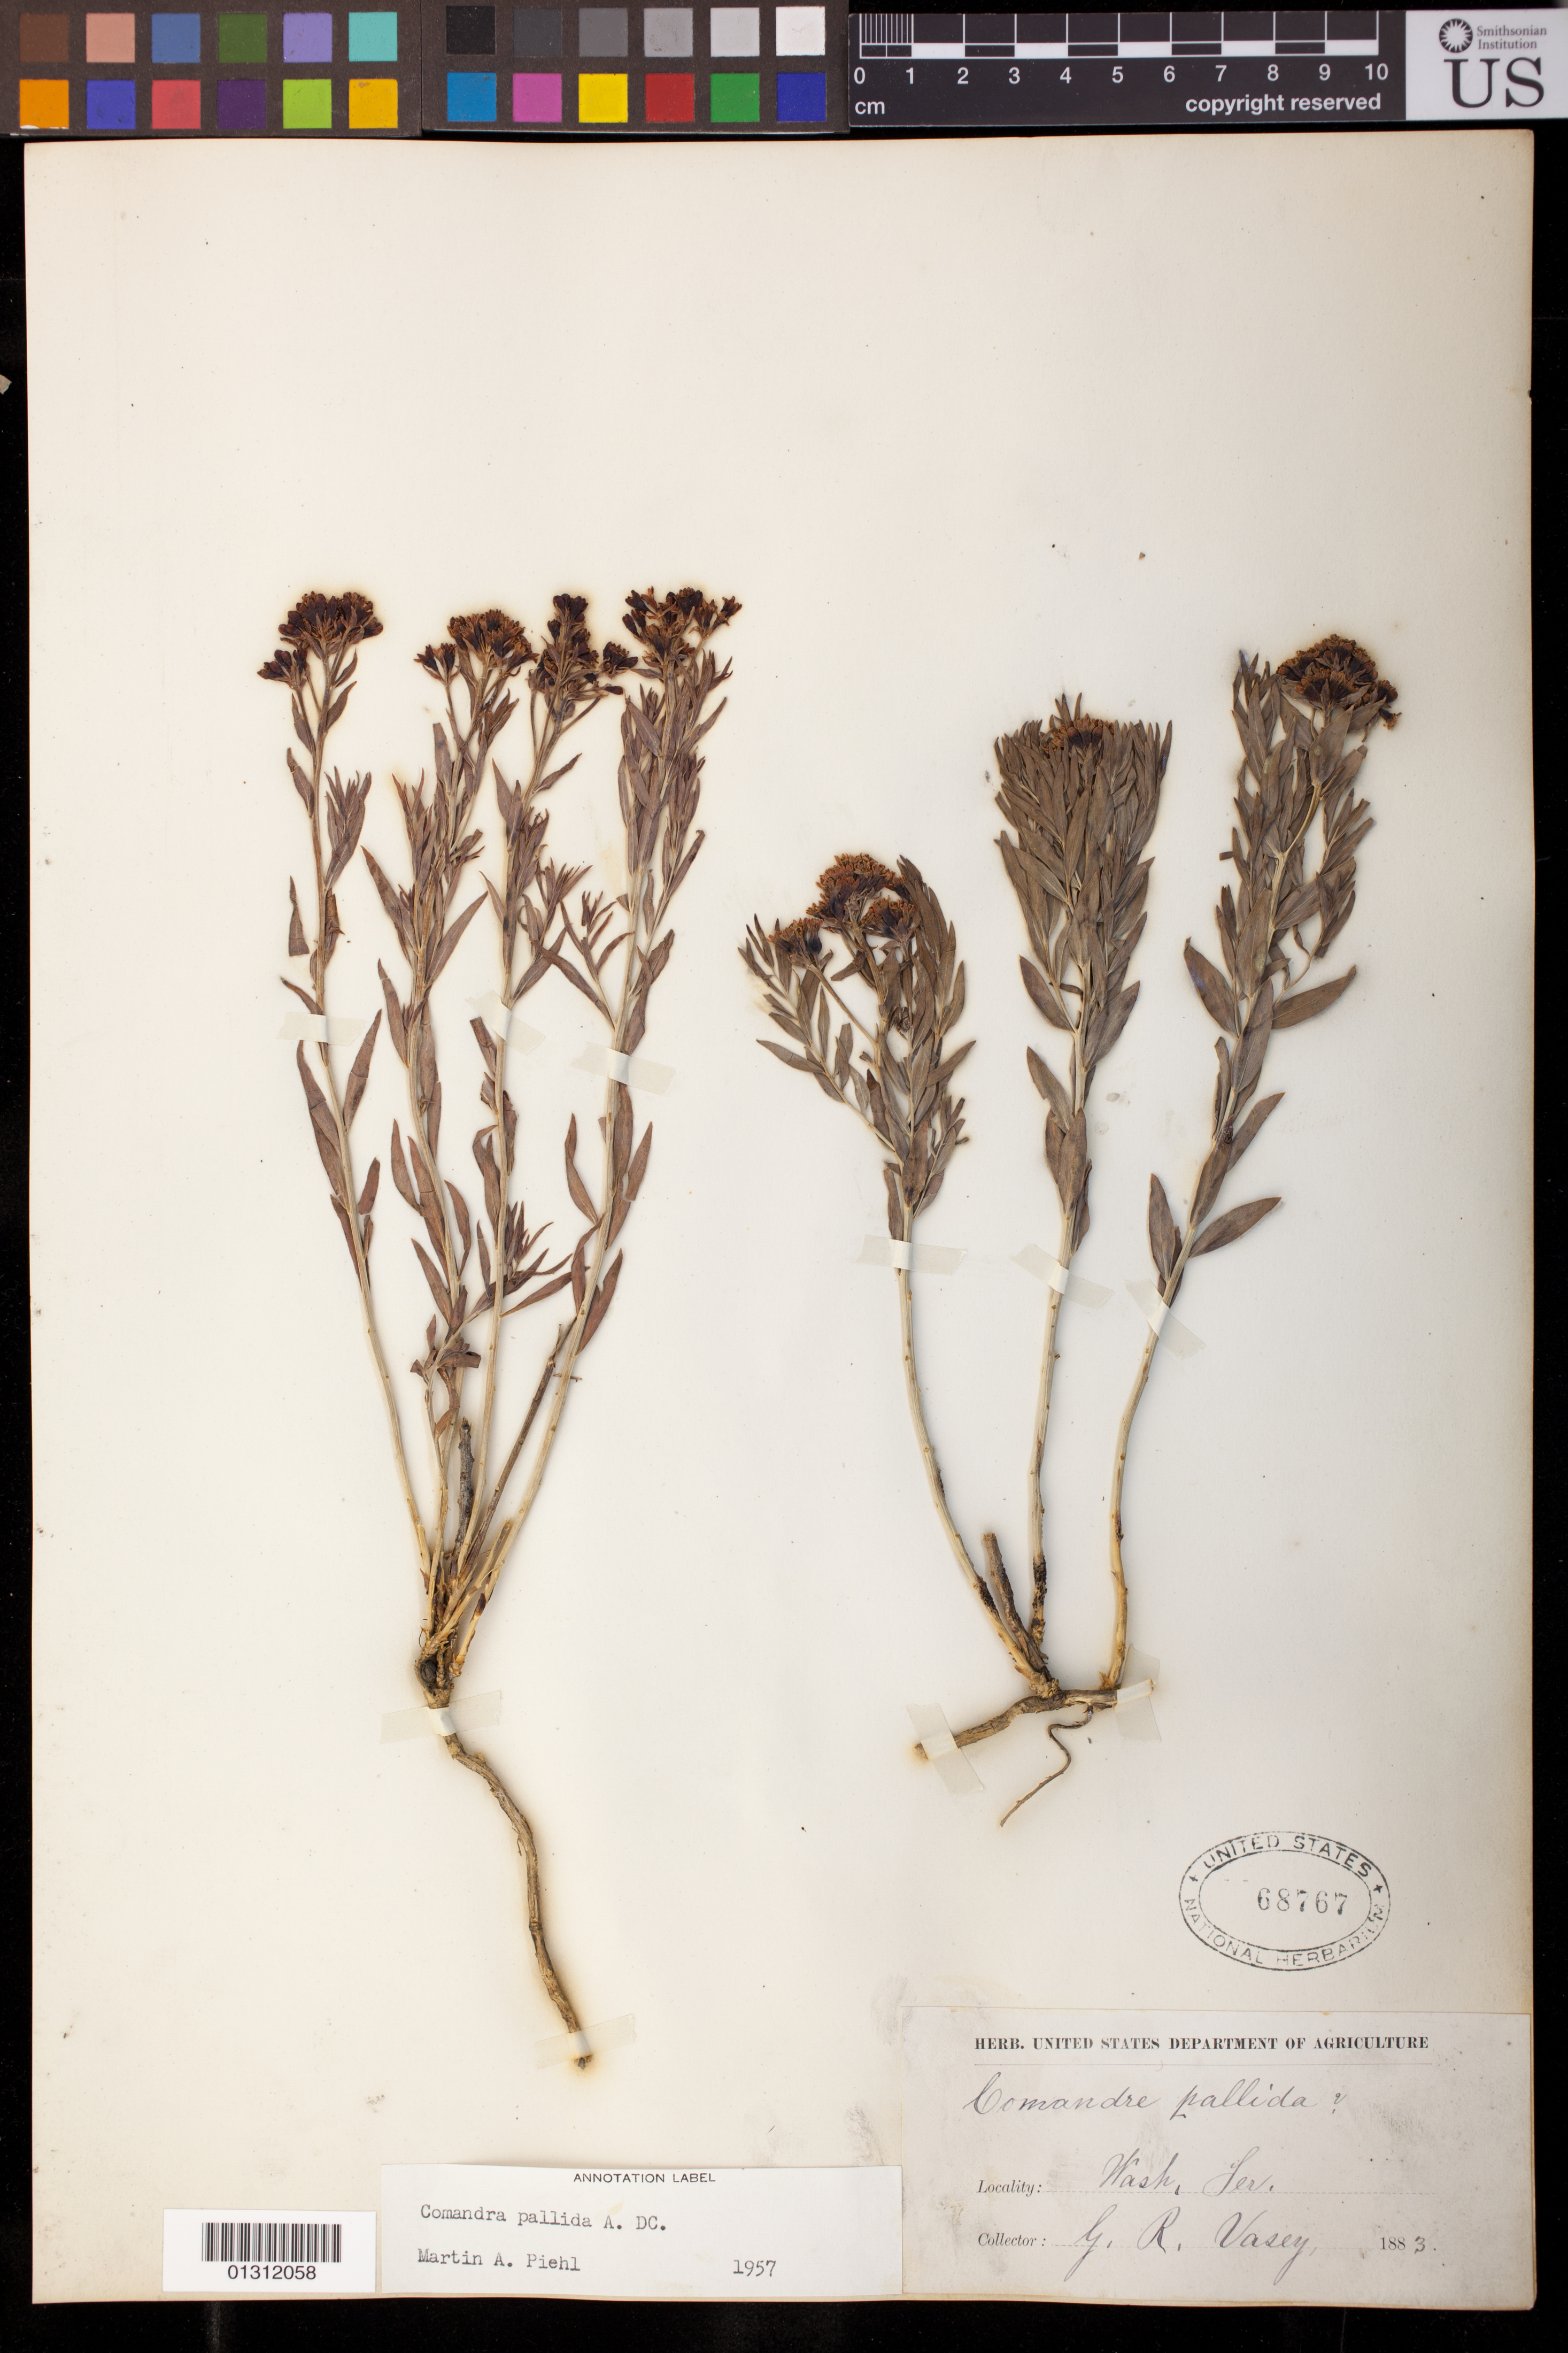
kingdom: Plantae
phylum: Tracheophyta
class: Magnoliopsida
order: Santalales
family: Comandraceae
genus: Comandra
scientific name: Comandra pallida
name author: A. DC.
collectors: G. R. Vasey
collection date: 1883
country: United States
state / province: Washington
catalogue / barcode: US 68767